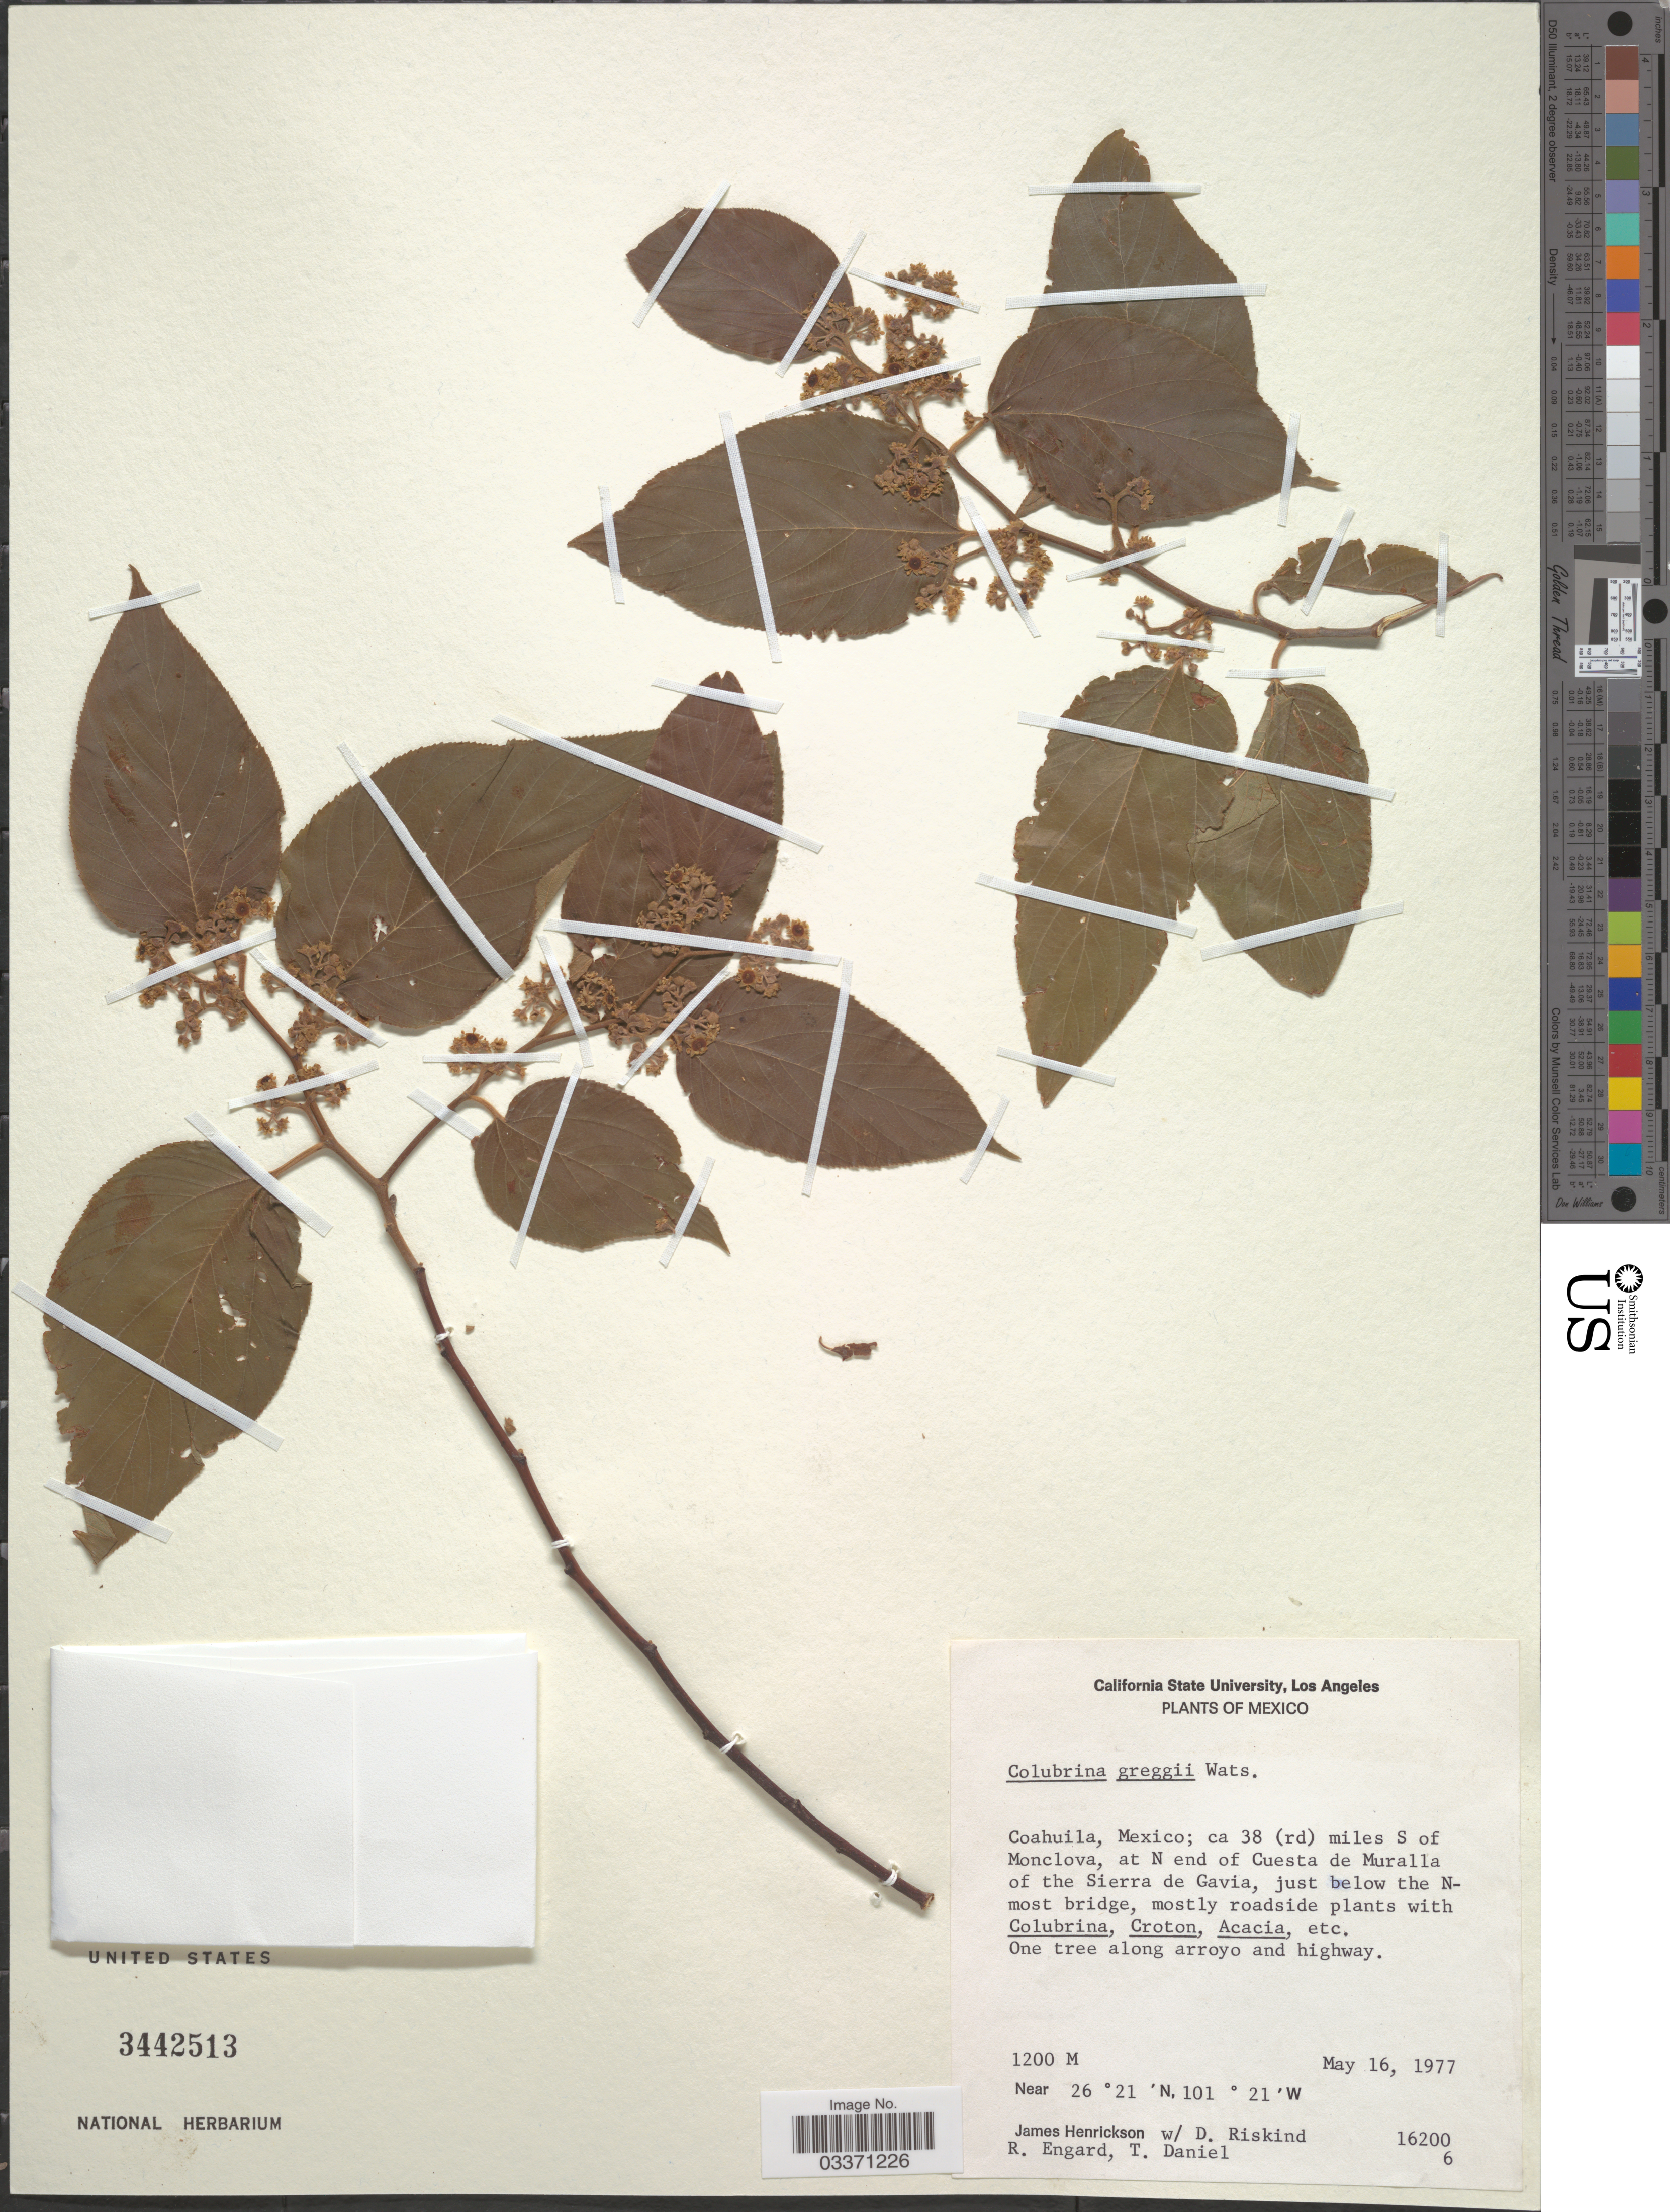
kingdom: Plantae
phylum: Tracheophyta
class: Magnoliopsida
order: Rosales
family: Rhamnaceae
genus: Colubrina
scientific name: Colubrina greggii var. greggii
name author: S. Watson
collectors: J. Henrickson, D. Riskind, R. Engard & T. Daniel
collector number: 162006*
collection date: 1977-05-16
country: Mexico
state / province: Coahuila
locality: Ca 38 (rd) miles S of Monclova, at N end of Cuesta de Muralla of the Sierra de Gavia, just below the N-most bridge.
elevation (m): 1200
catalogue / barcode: US 3442513